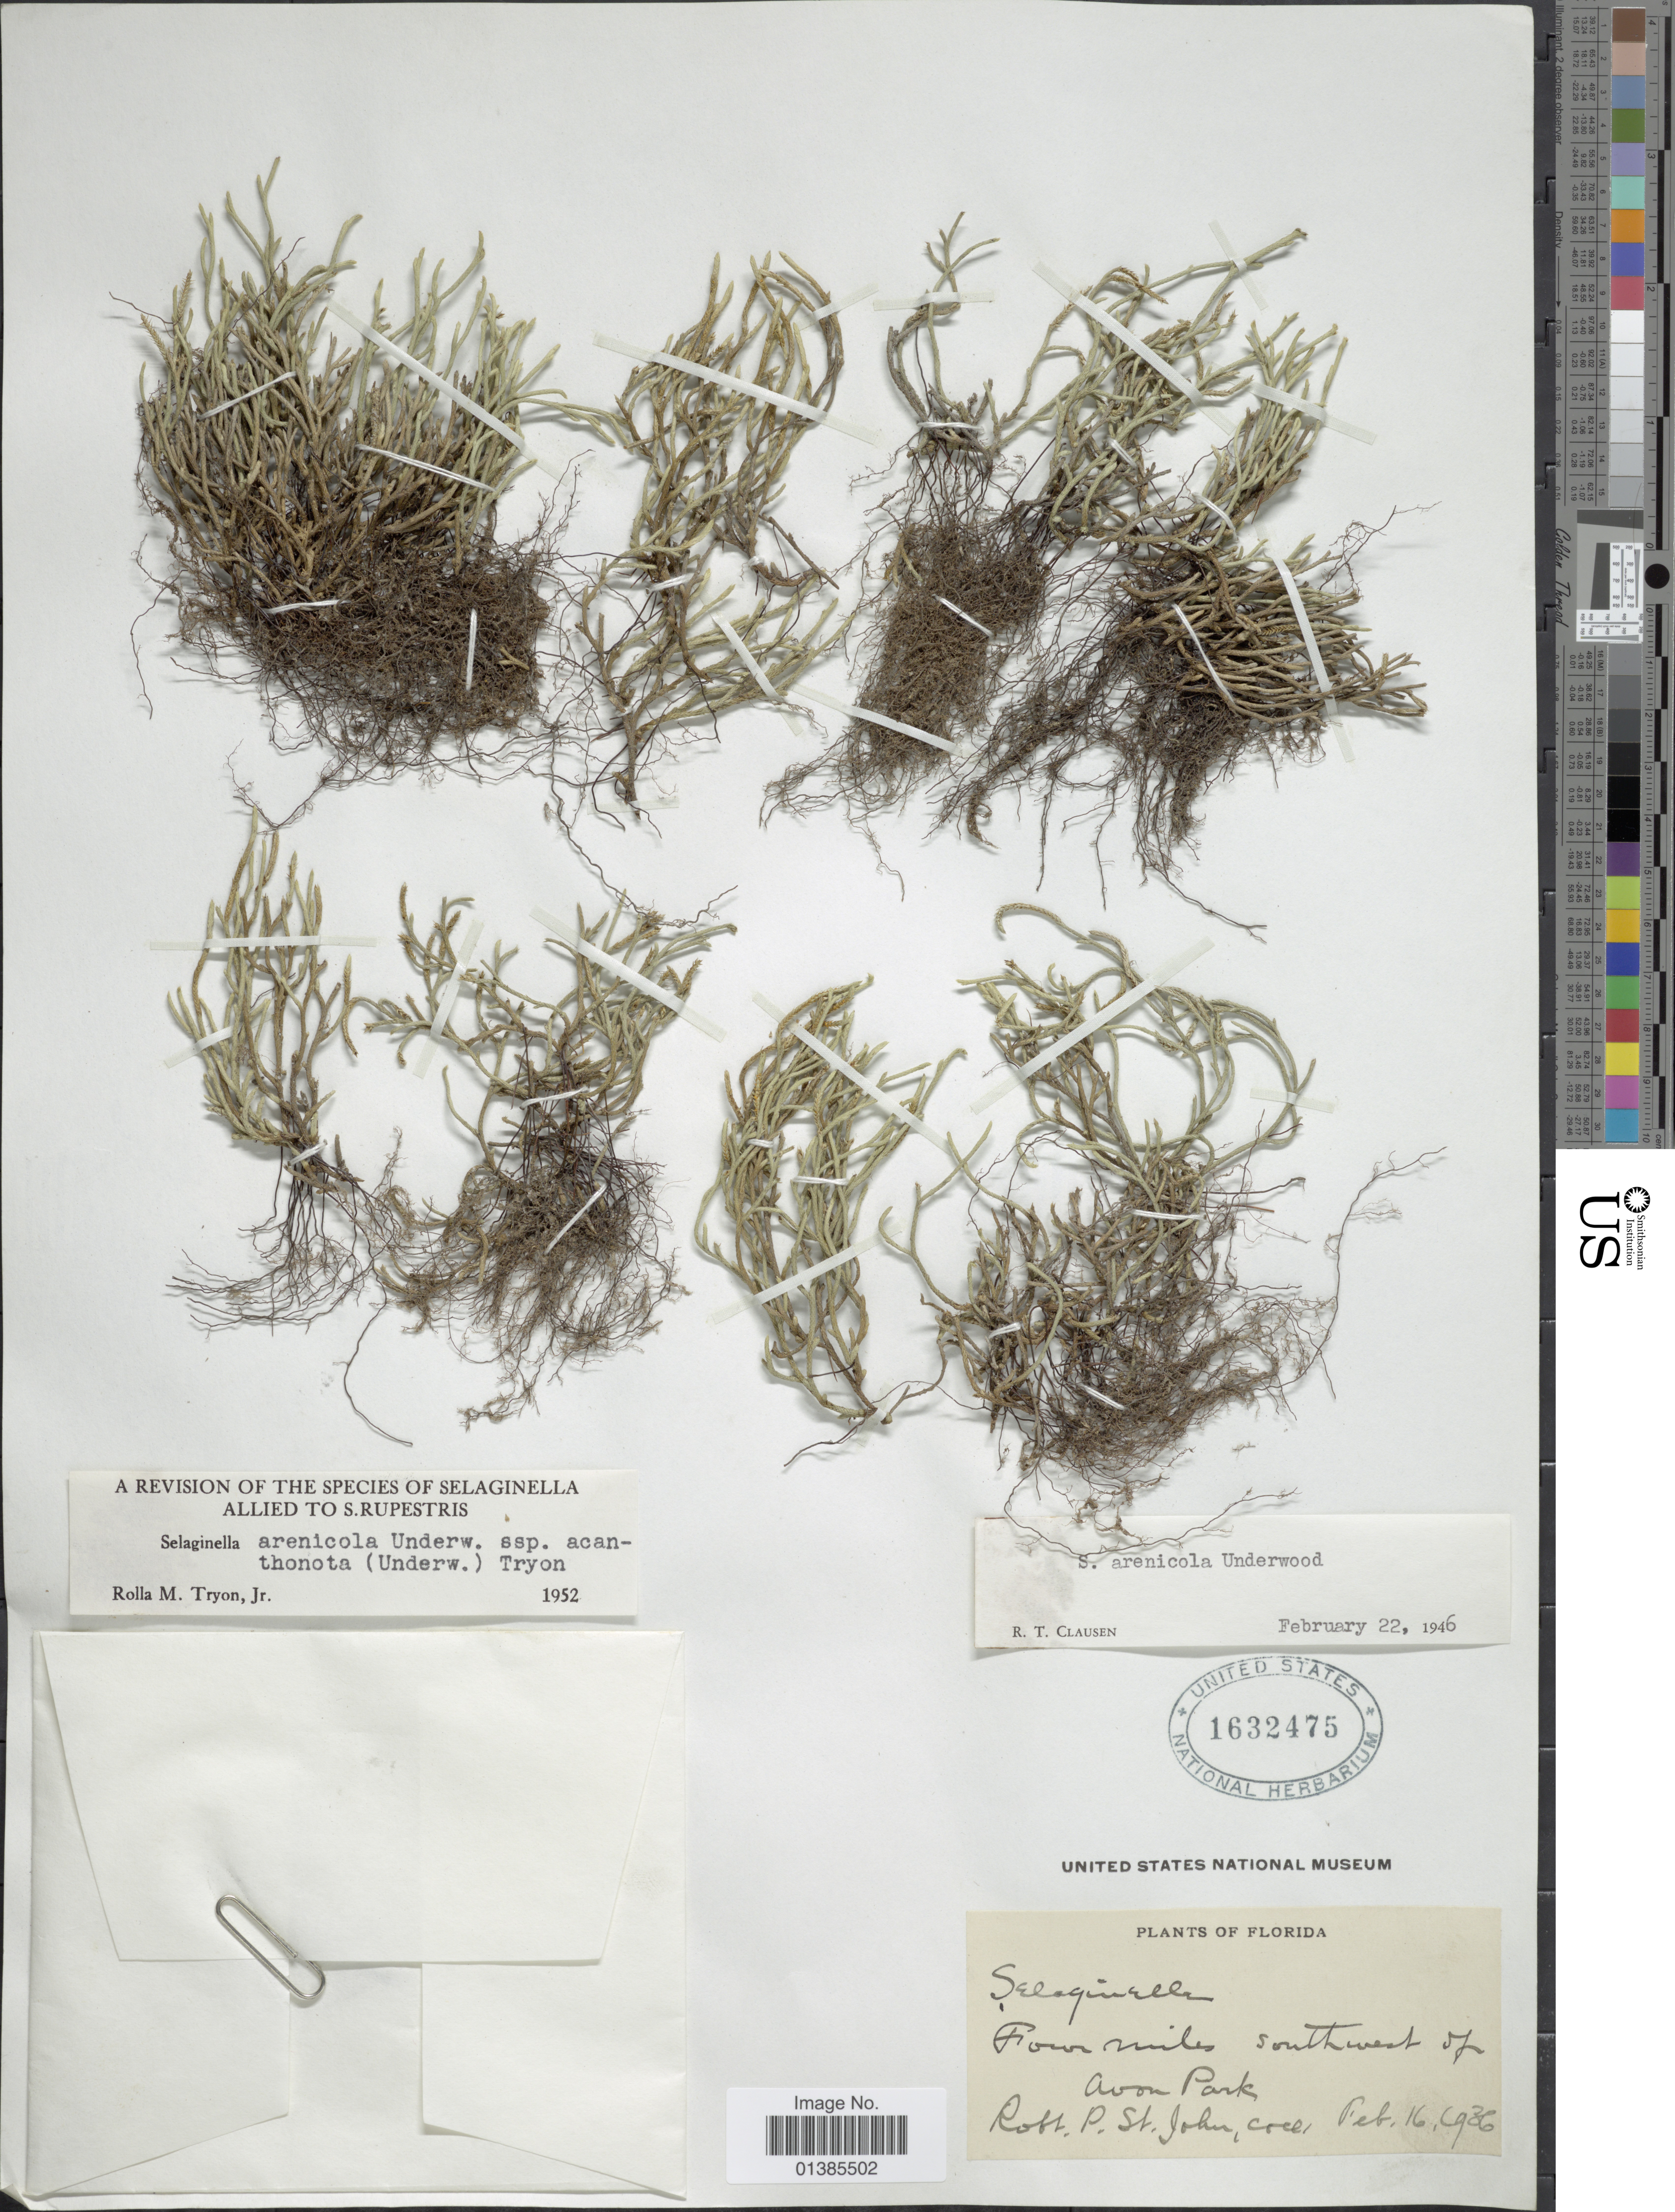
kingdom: Plantae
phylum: Tracheophyta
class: Lycopodiopsida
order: Selaginellales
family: Selaginellaceae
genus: Selaginella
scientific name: Selaginella arenicola subsp. acanthonota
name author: (Underw.) R.M. Tryon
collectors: R. P. St. John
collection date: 1936-02-16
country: United States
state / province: Florida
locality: Four miles southwest of Avon Park.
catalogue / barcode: US 1632475